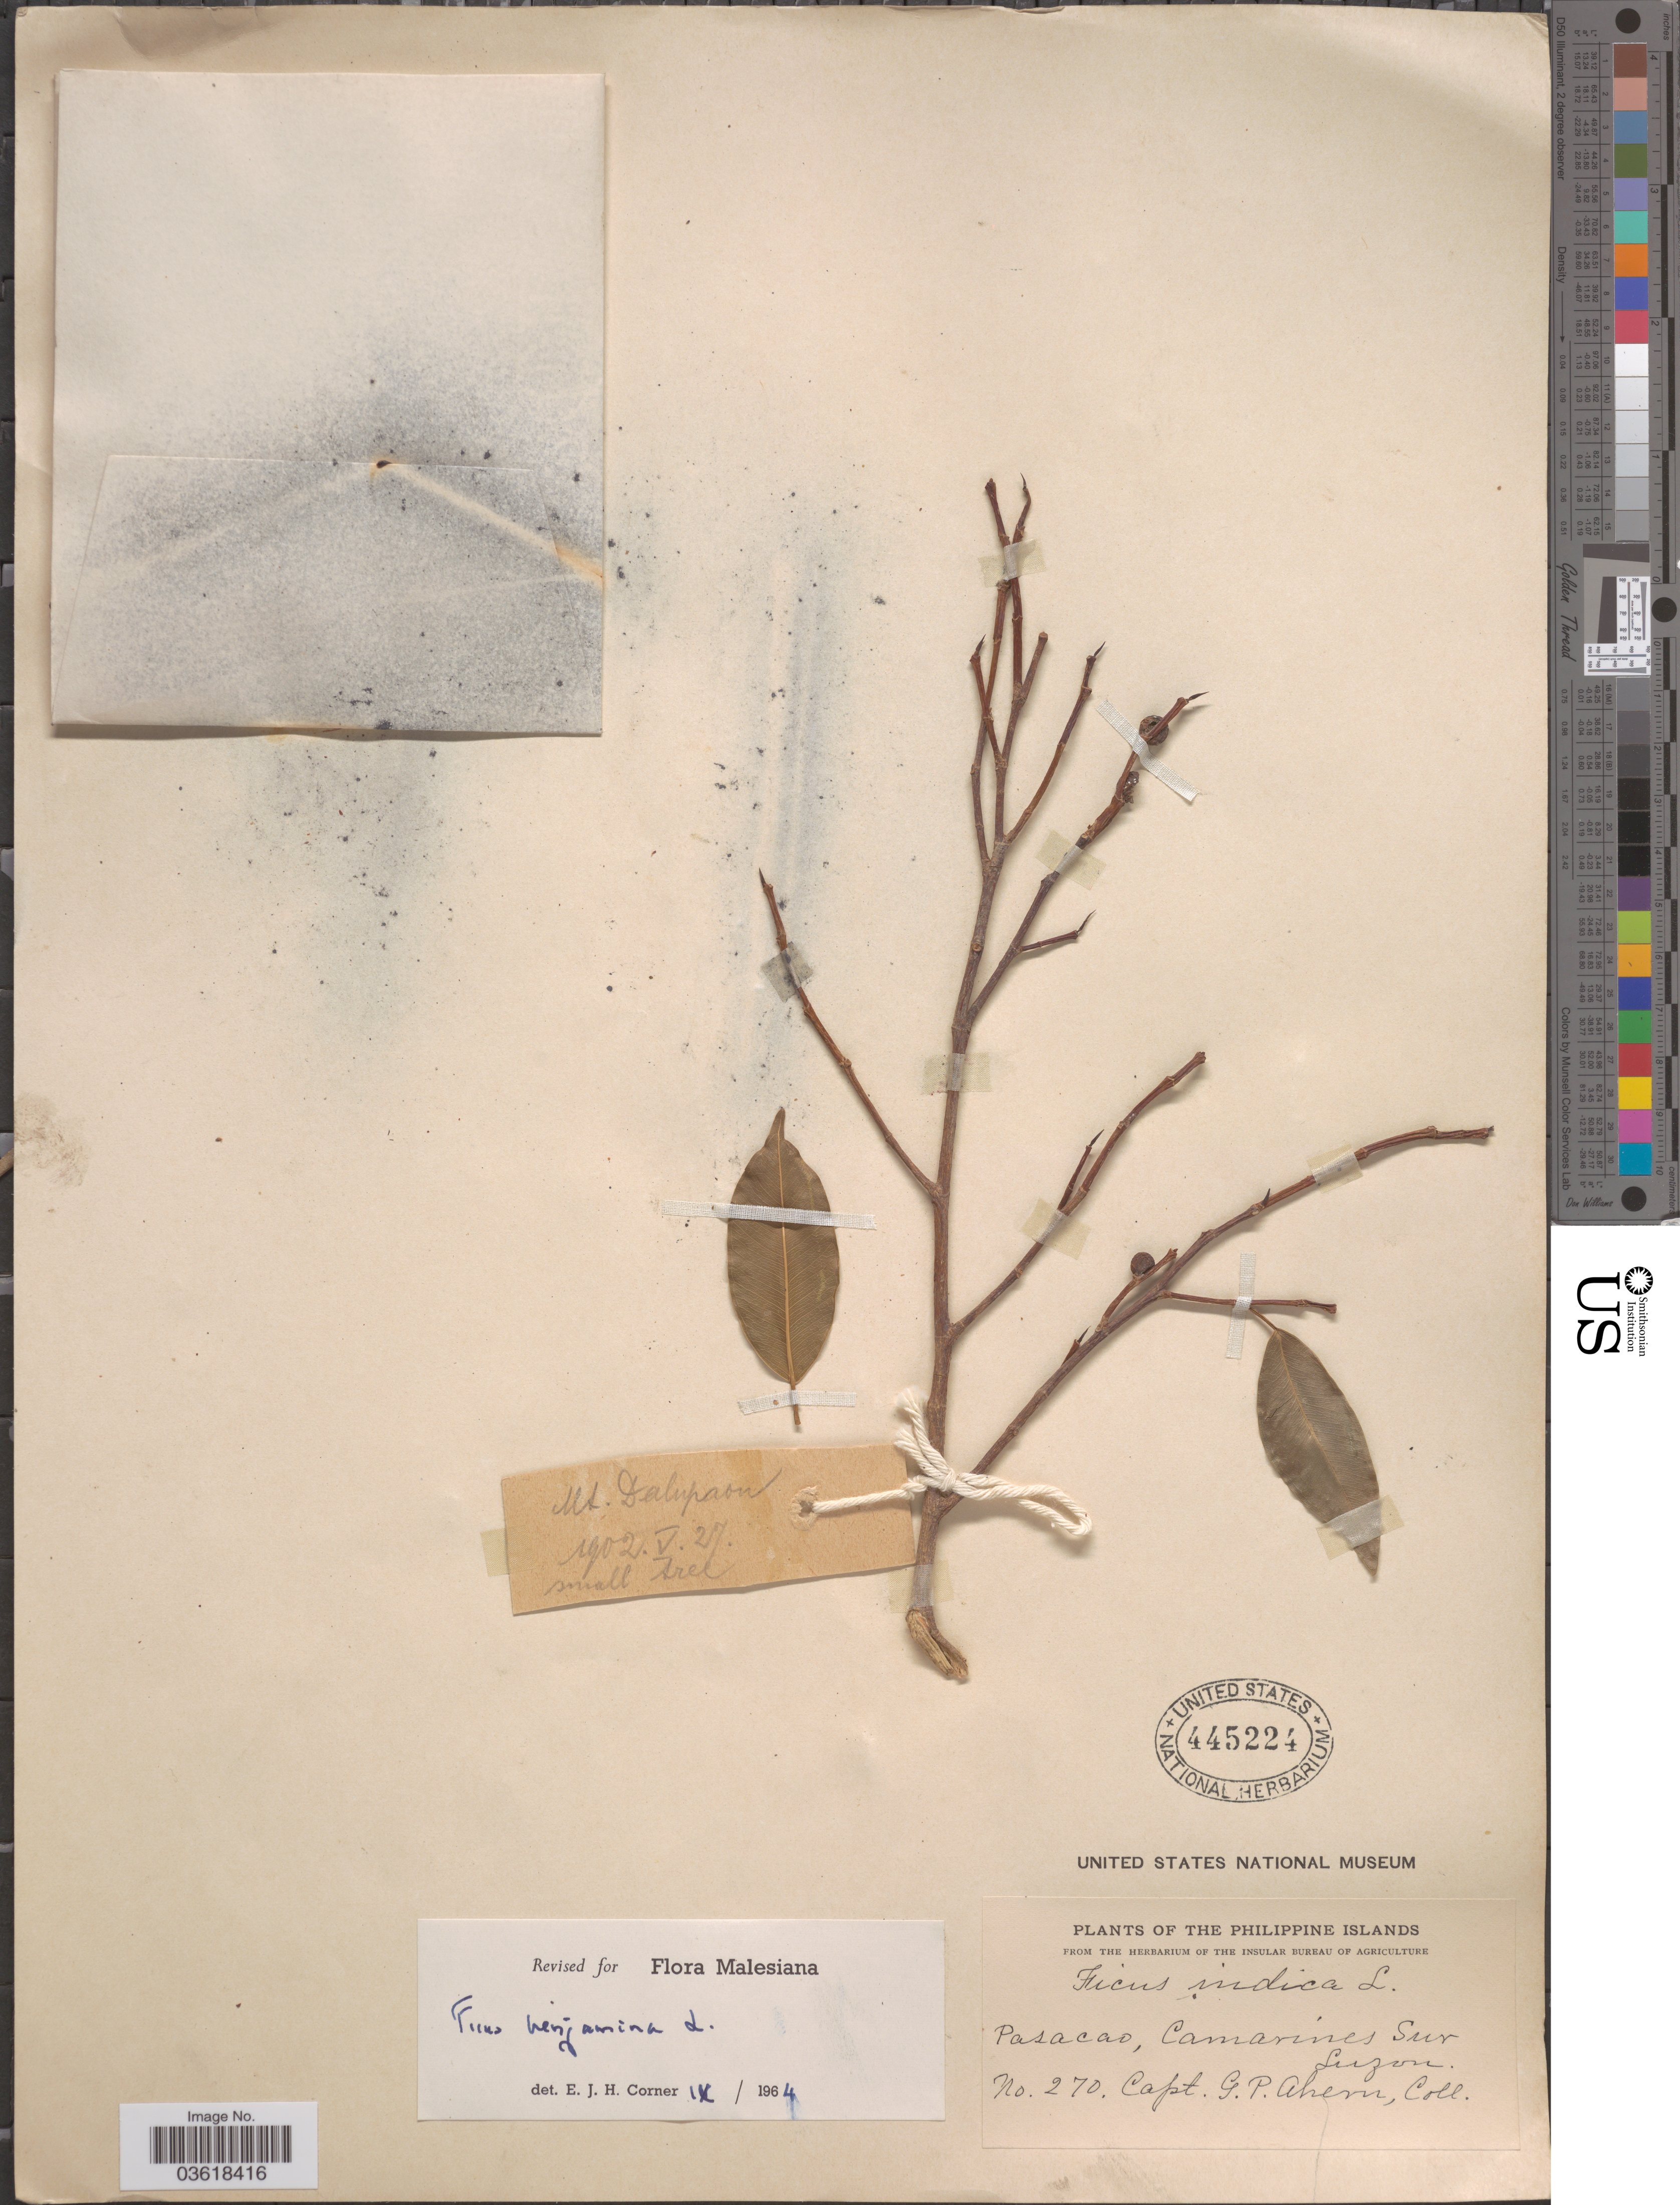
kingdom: Plantae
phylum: Tracheophyta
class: Magnoliopsida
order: Rosales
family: Moraceae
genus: Ficus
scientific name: Ficus benjamina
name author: L.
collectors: G. Ahem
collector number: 270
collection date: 1902-05-27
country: Philippines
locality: The Philippine Islands. Mt. Dalupaon. Pasacao, Camarines Sur Luzon.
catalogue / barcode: US 445224